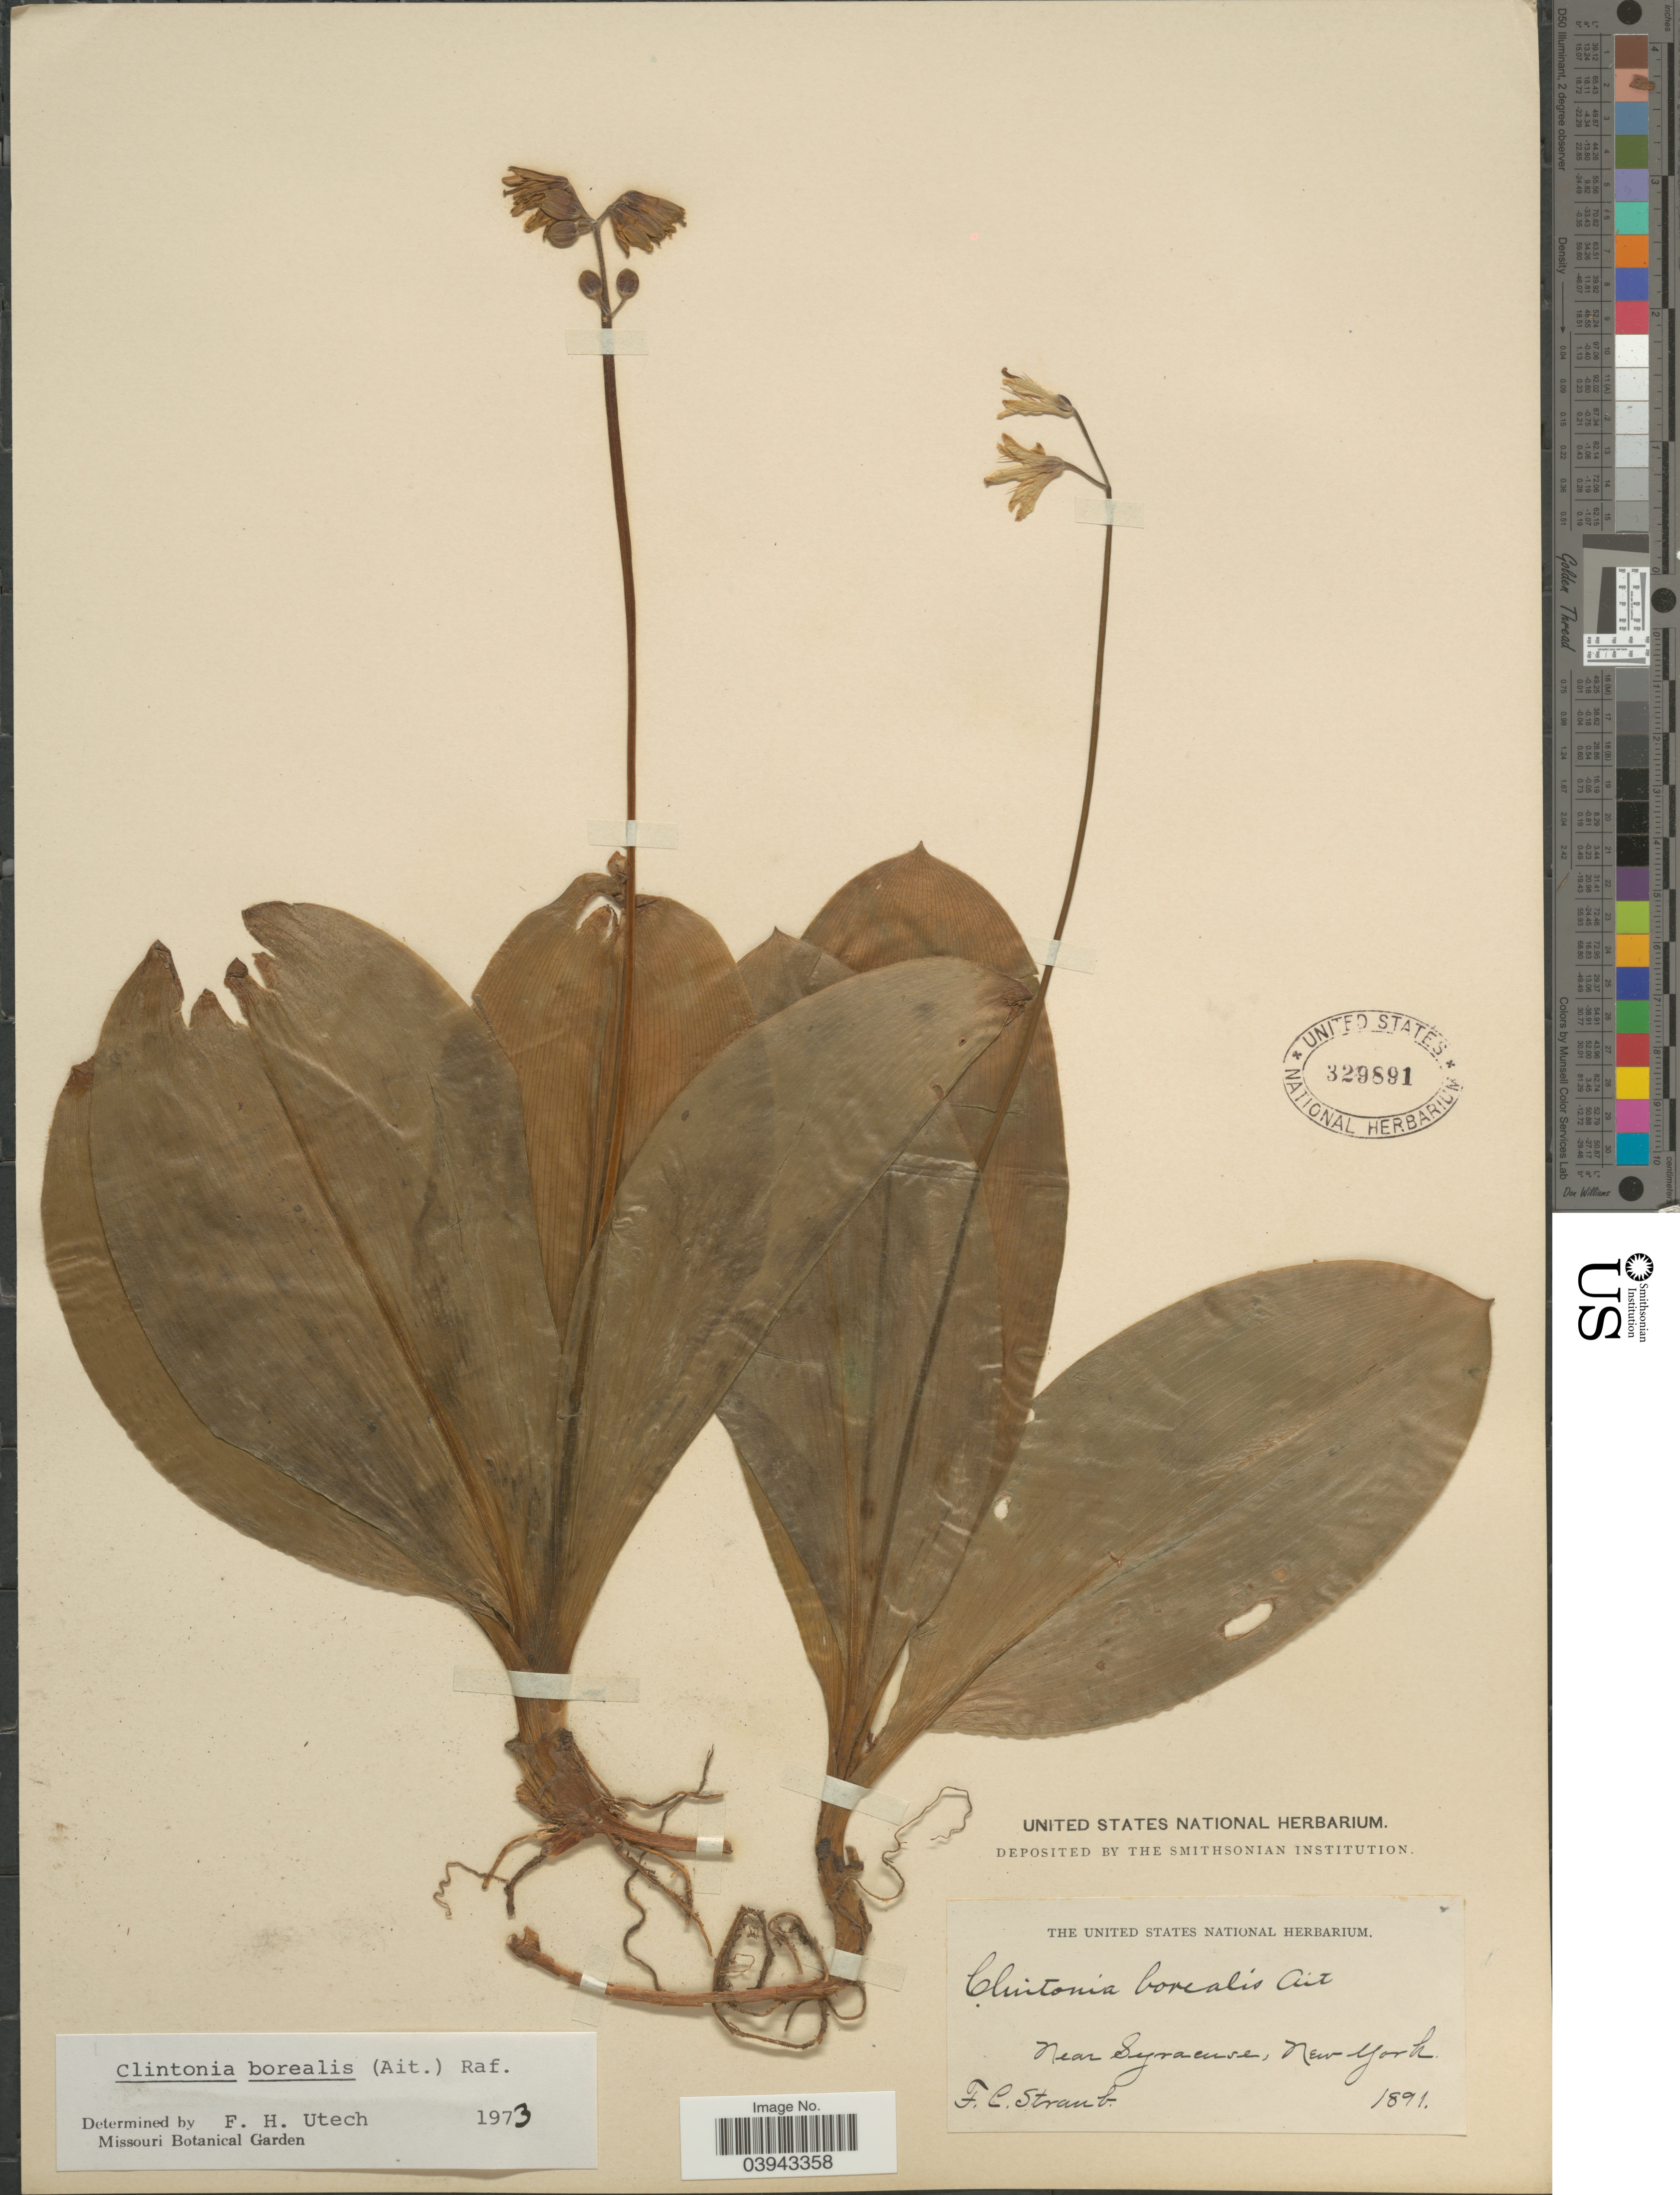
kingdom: Plantae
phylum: Tracheophyta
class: Liliopsida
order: Liliales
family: Liliaceae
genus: Clintonia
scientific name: Clintonia borealis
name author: (Aiton) Raf.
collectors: F. Straub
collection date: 1891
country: United States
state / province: New York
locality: Near Syracuse.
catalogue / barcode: US 329891